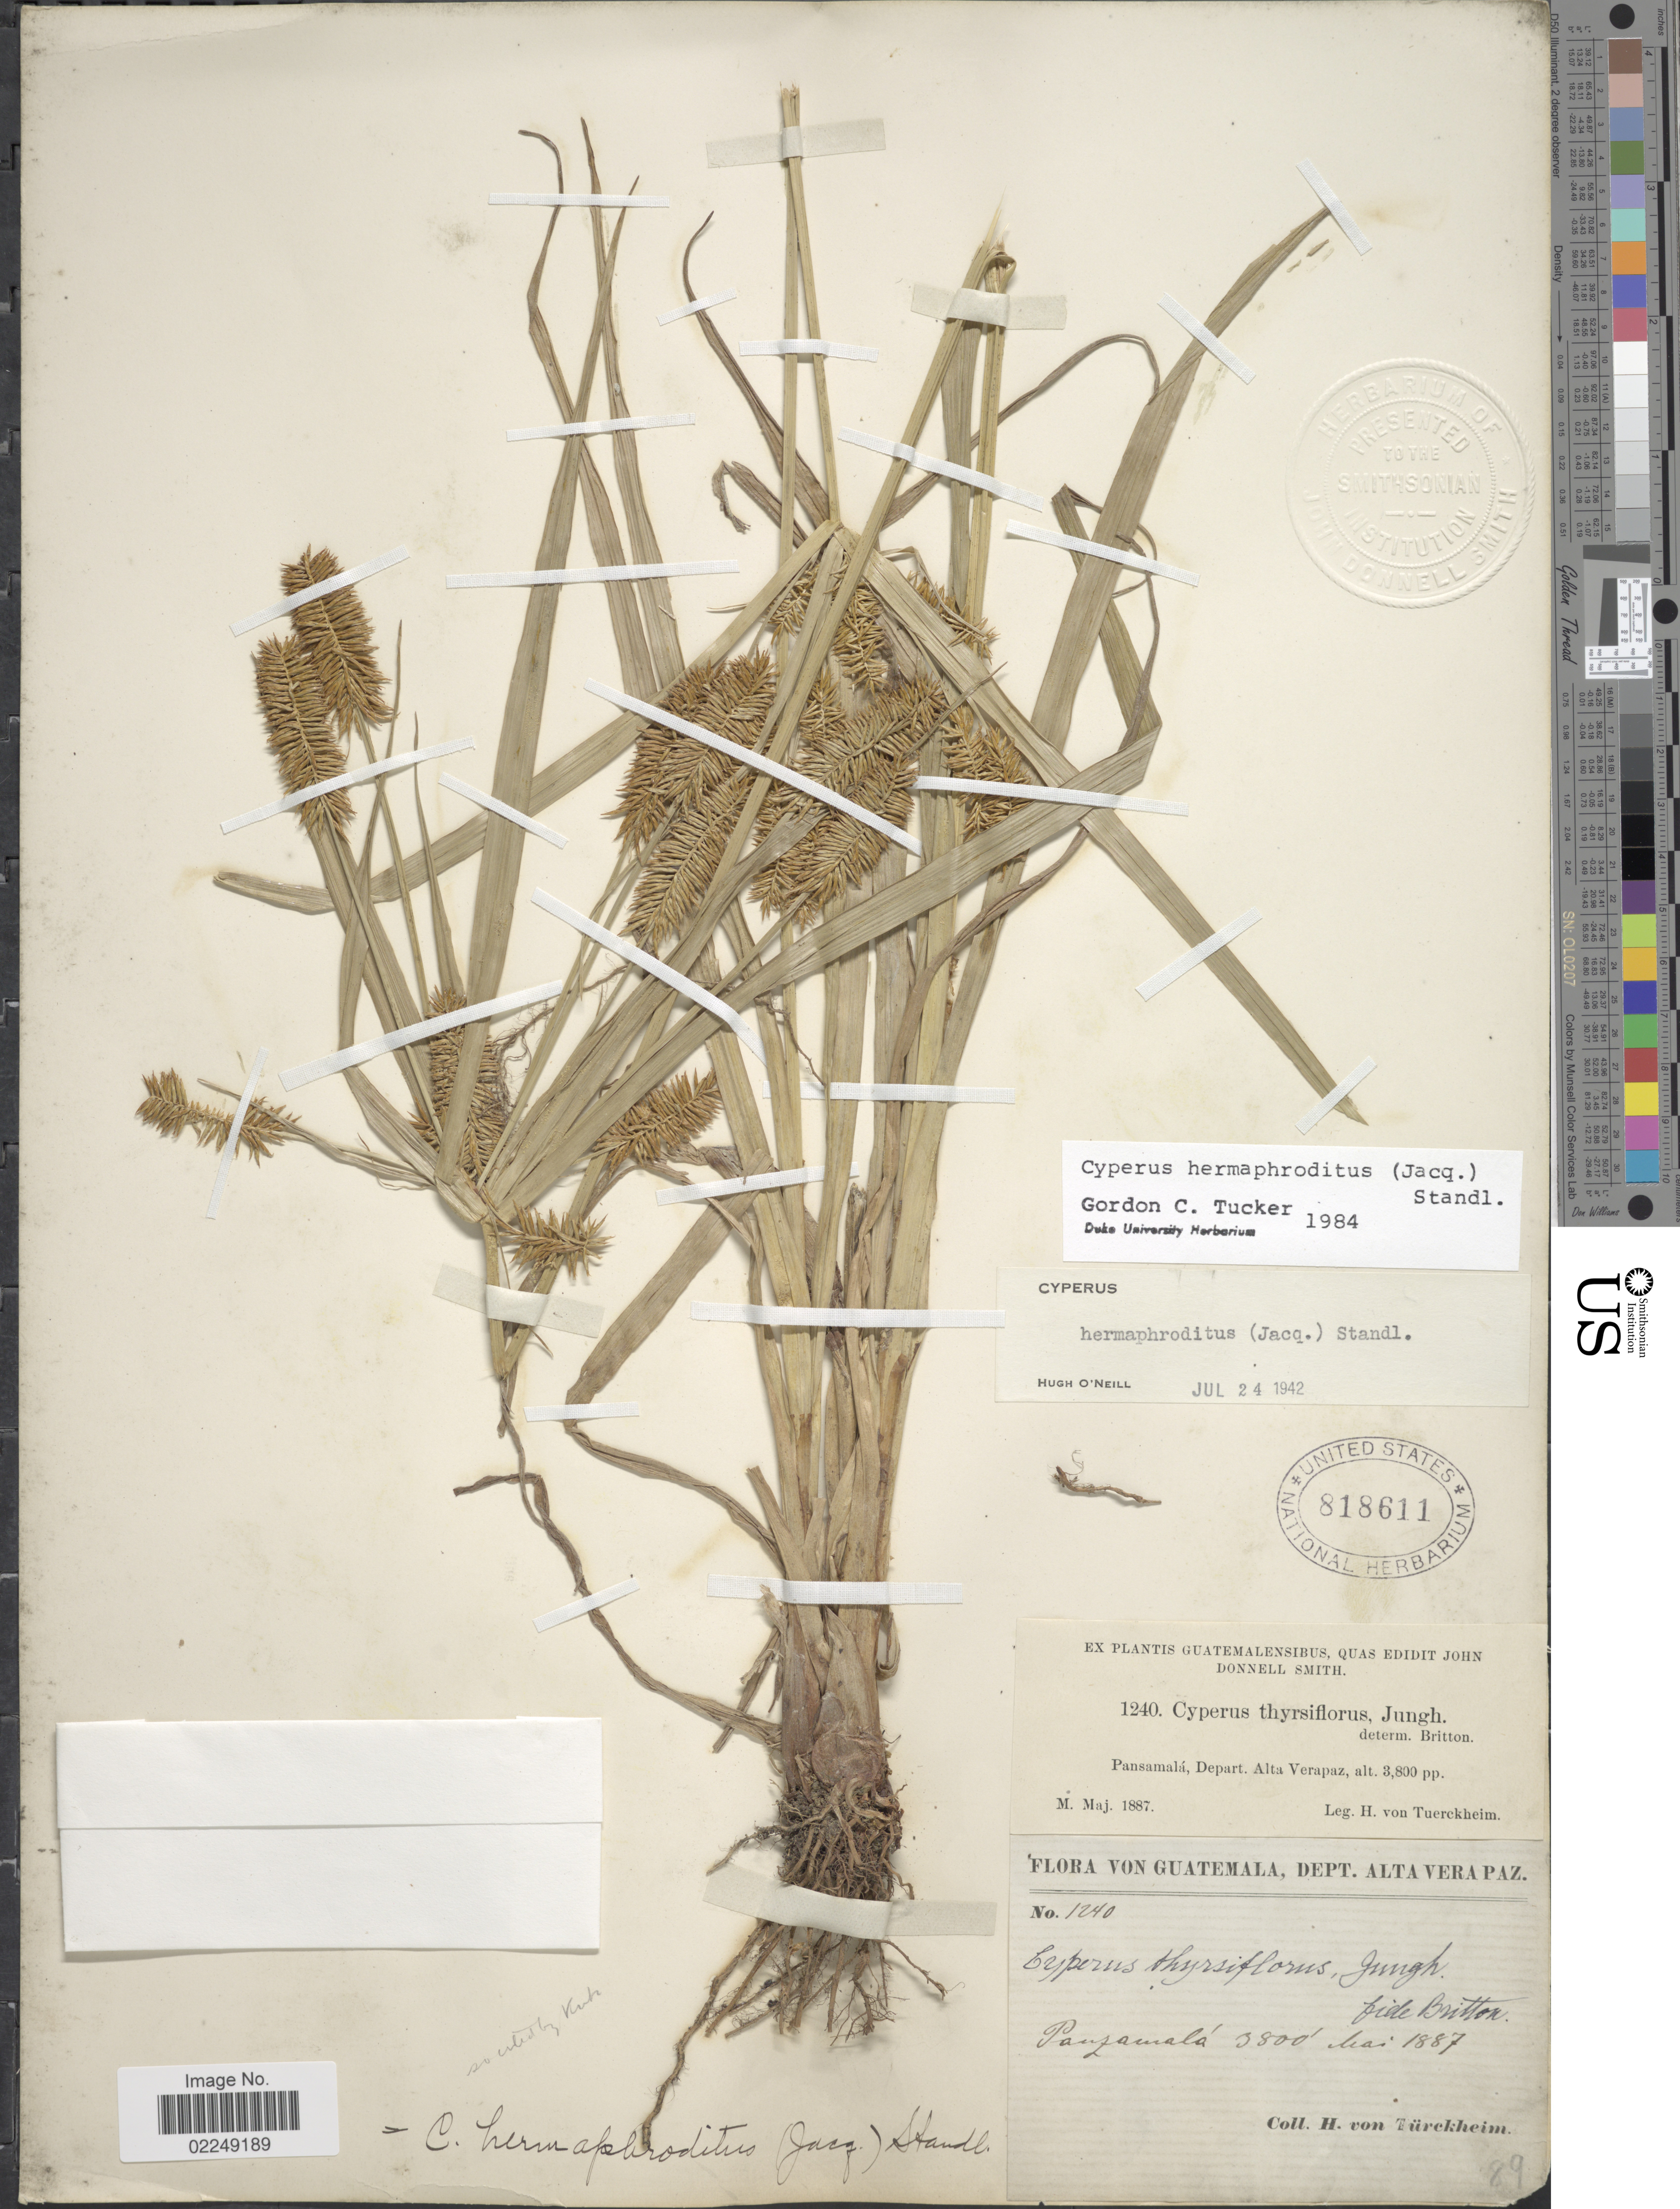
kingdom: Plantae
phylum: Tracheophyta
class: Liliopsida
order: Poales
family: Cyperaceae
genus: Cyperus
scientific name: Cyperus hermaphroditus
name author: (Jacq.) Standl.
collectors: H. von Türckheim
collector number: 1240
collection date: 1887-05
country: Guatemala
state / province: Alta Verapaz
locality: Panzamala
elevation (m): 1158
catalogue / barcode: US 818611